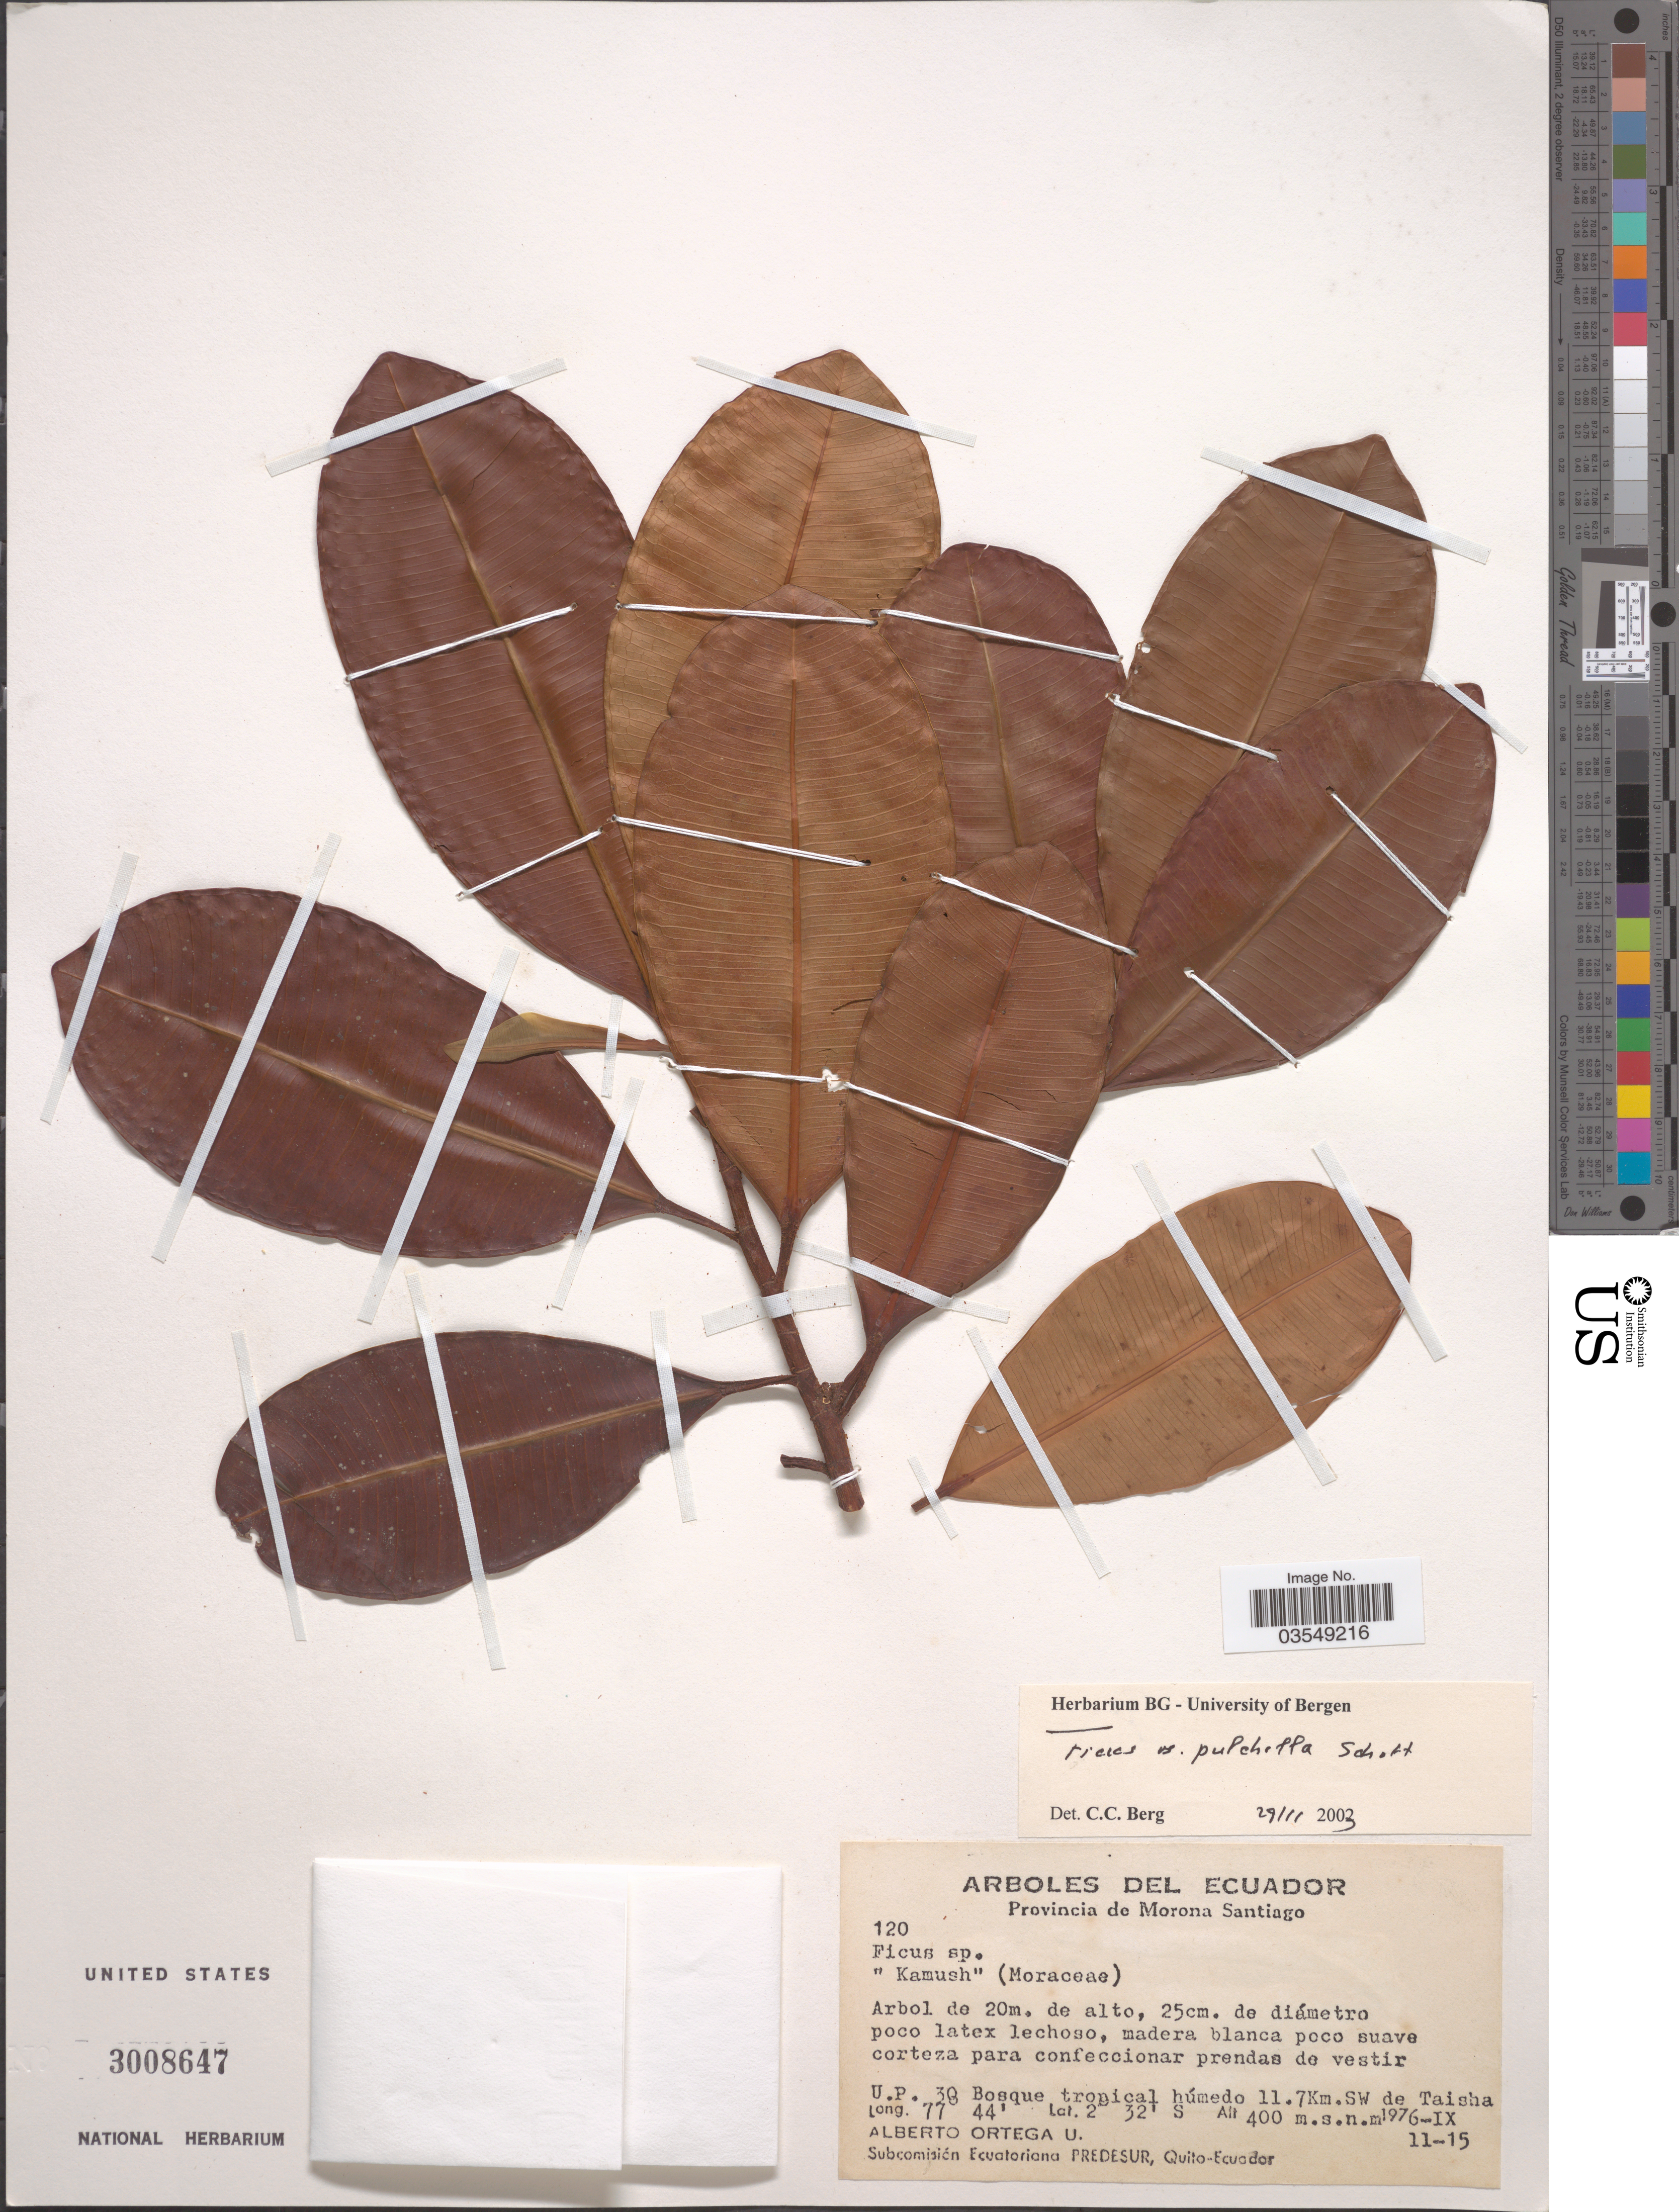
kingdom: Plantae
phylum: Tracheophyta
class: Magnoliopsida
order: Rosales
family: Moraceae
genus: Ficus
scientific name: Ficus pulchella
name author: Schott ex Spreng.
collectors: A. T. Ortega U.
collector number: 120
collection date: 1976-09-11/1976-09-15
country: Ecuador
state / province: Morona-Santiago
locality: U.P. 30 Bosque tropical húmedo 11.7Km. SW de Taisha.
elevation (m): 400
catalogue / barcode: US 3008647